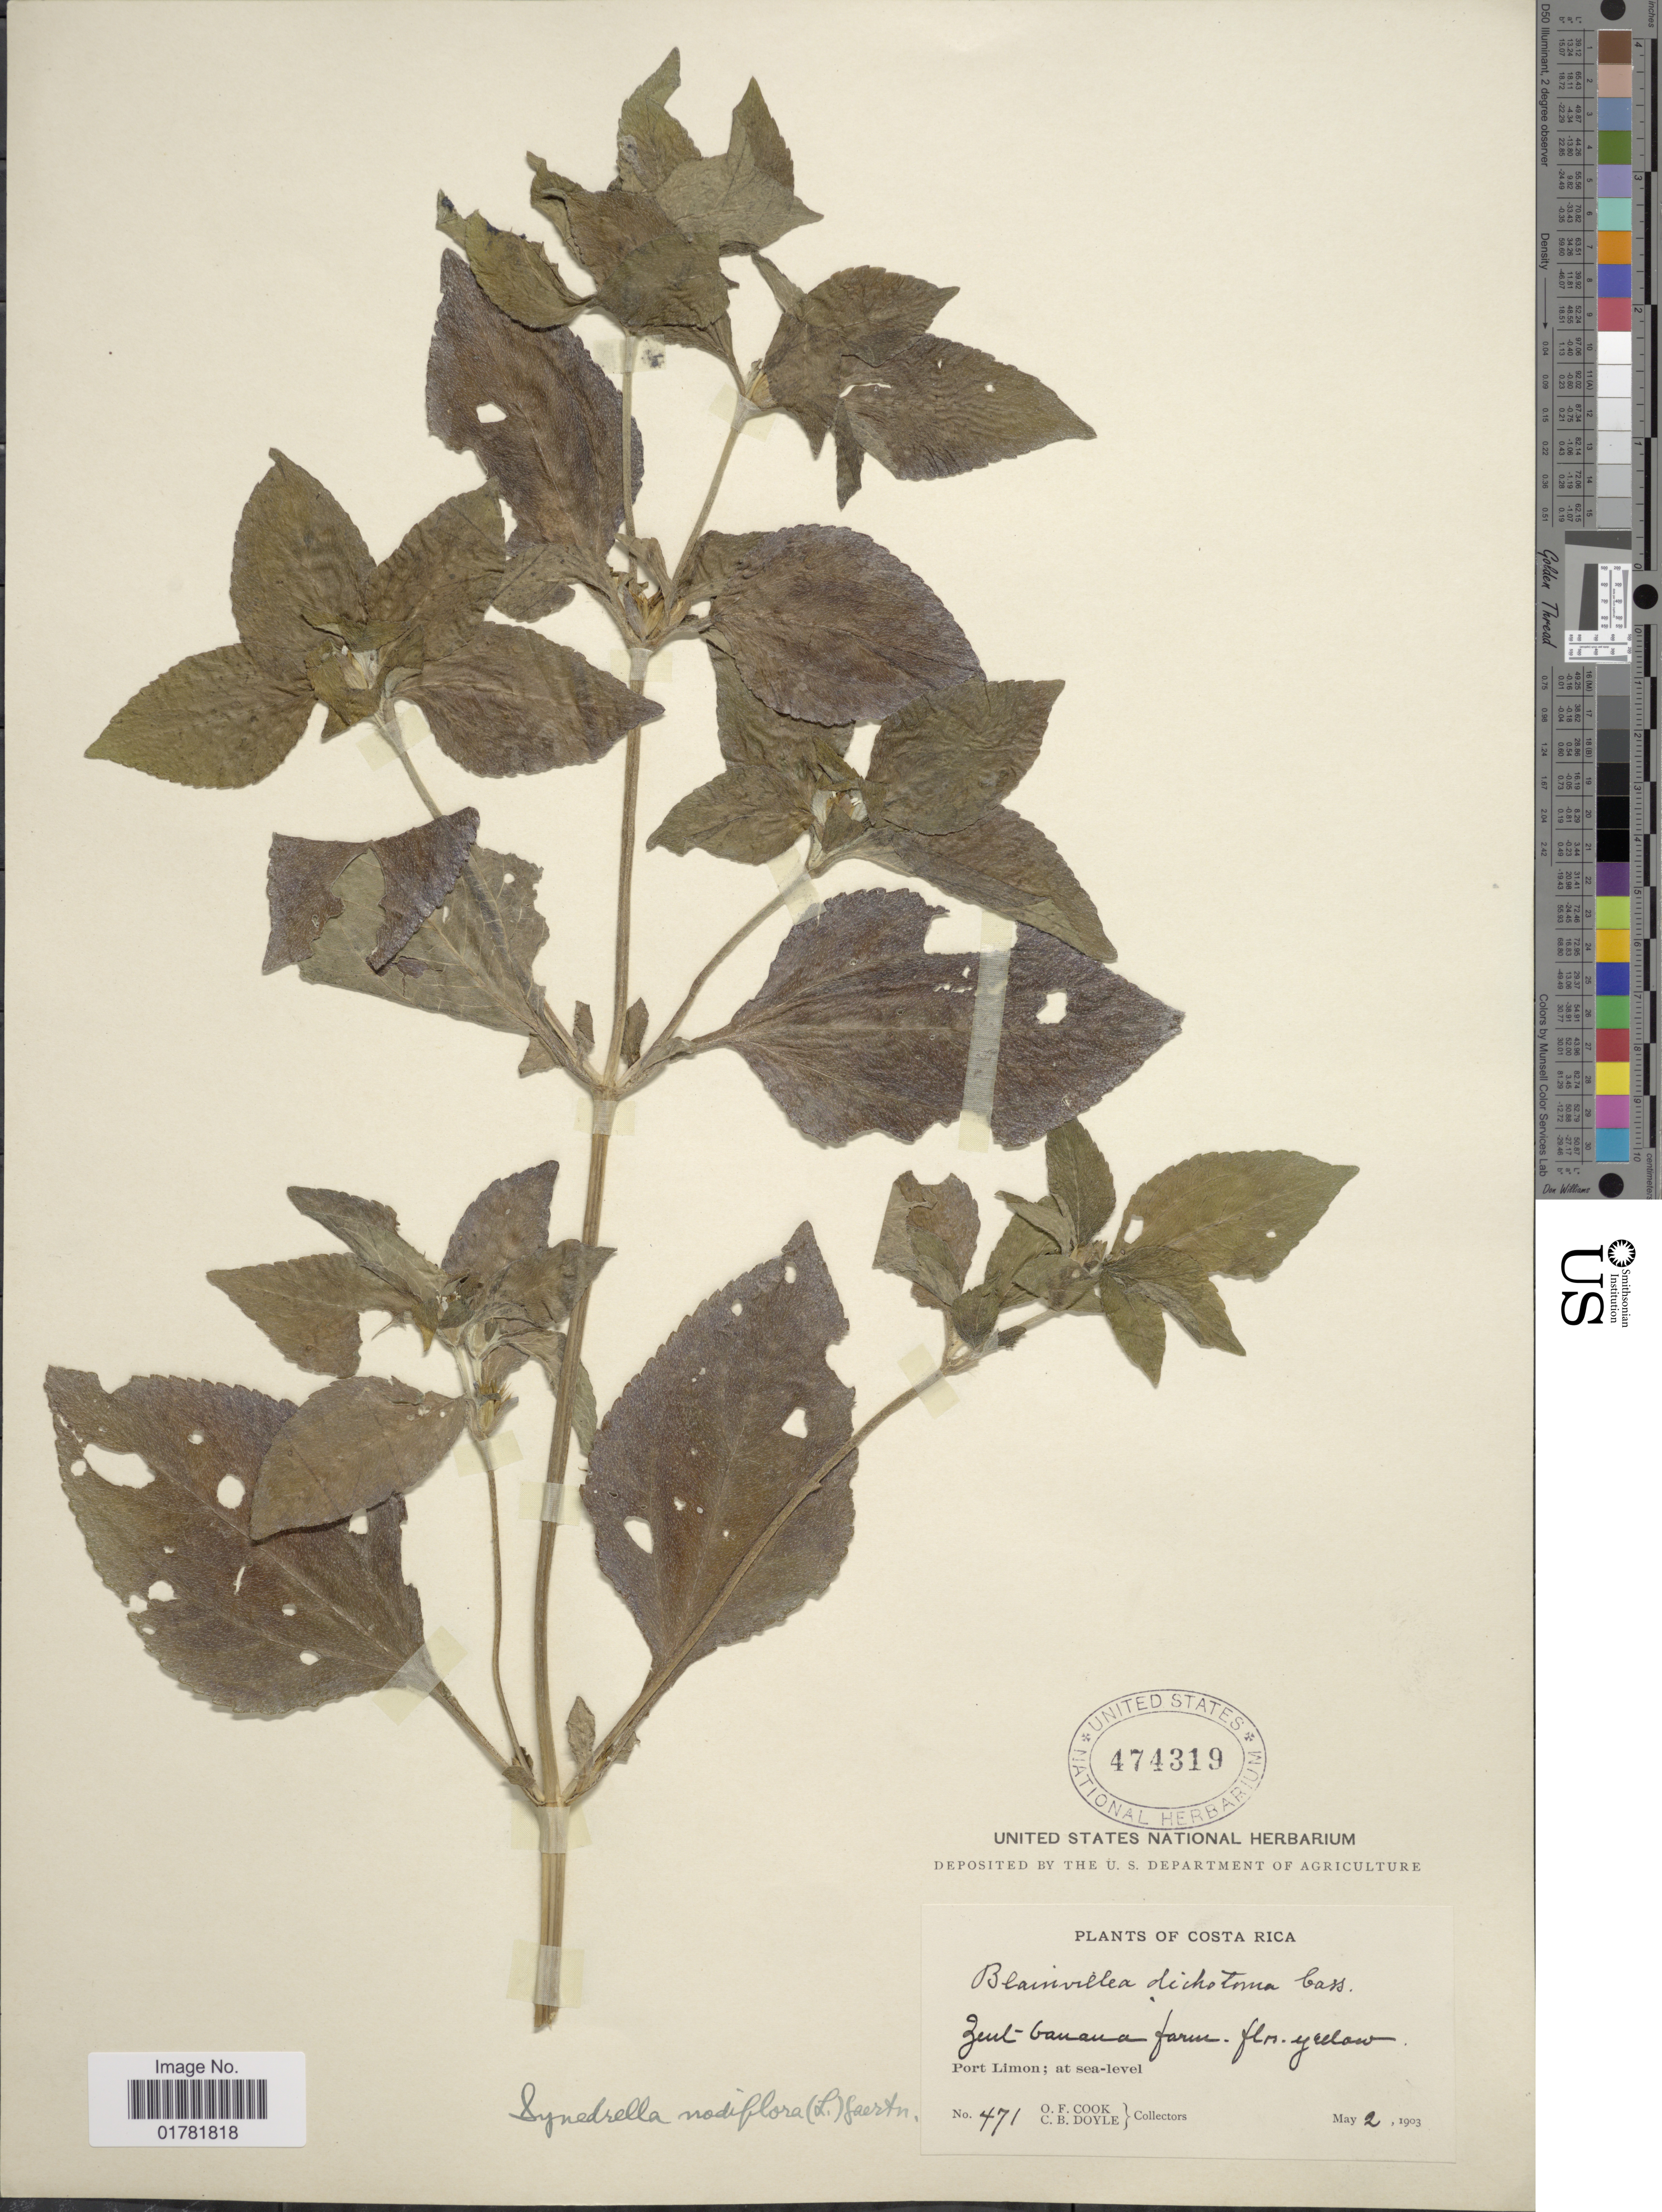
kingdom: Plantae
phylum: Tracheophyta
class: Magnoliopsida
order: Asterales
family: Asteraceae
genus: Synedrella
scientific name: Synedrella nodiflora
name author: (L.) Gaertn.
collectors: O. F. Cook & C. Doyle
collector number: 471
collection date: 1903-05-02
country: Costa Rica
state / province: Limón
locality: Zeul-banana farm, Port Limon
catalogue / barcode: US 474319